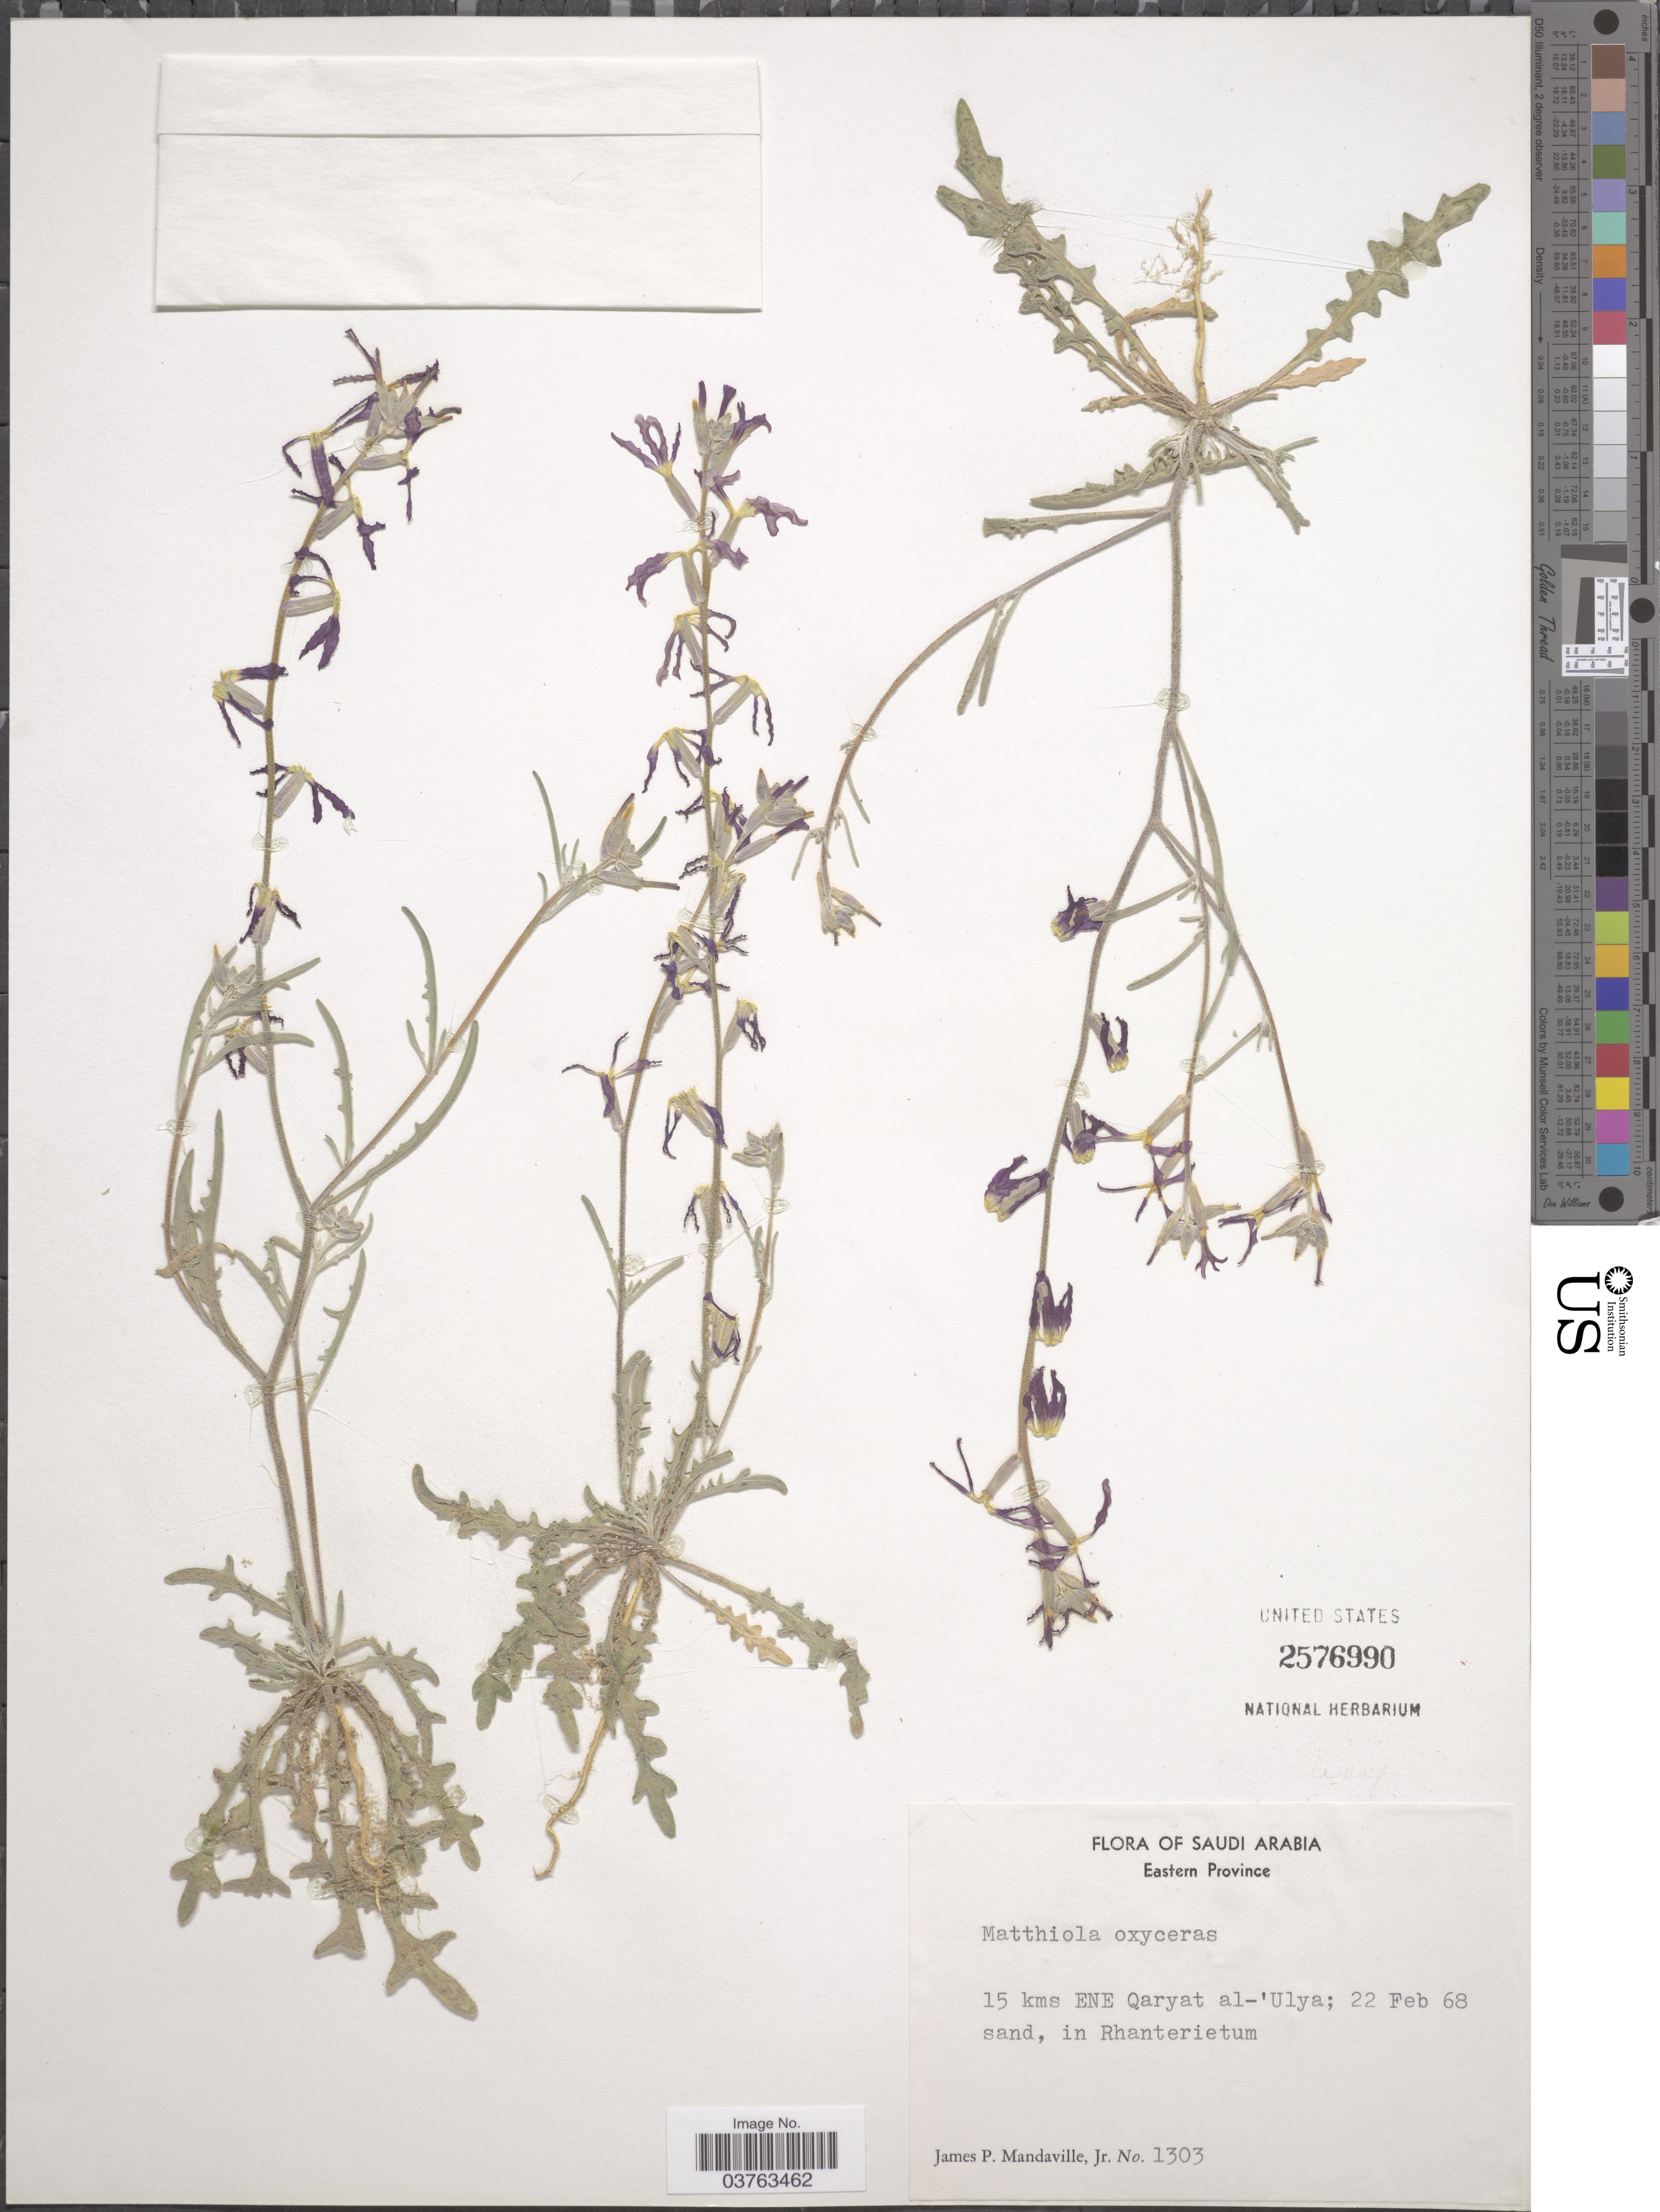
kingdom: Plantae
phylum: Tracheophyta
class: Magnoliopsida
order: Brassicales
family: Brassicaceae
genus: Matthiola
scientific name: Matthiola longipetala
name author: (Vent.) DC.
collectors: J. Mandaville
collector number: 1303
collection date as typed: Transcribed d/m/y: 22/2/68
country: Saudi Arabia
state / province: Ash Sharqiyah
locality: Eastern Province. 15 kms ENE Qaryat al-'Ulya.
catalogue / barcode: US 2576990